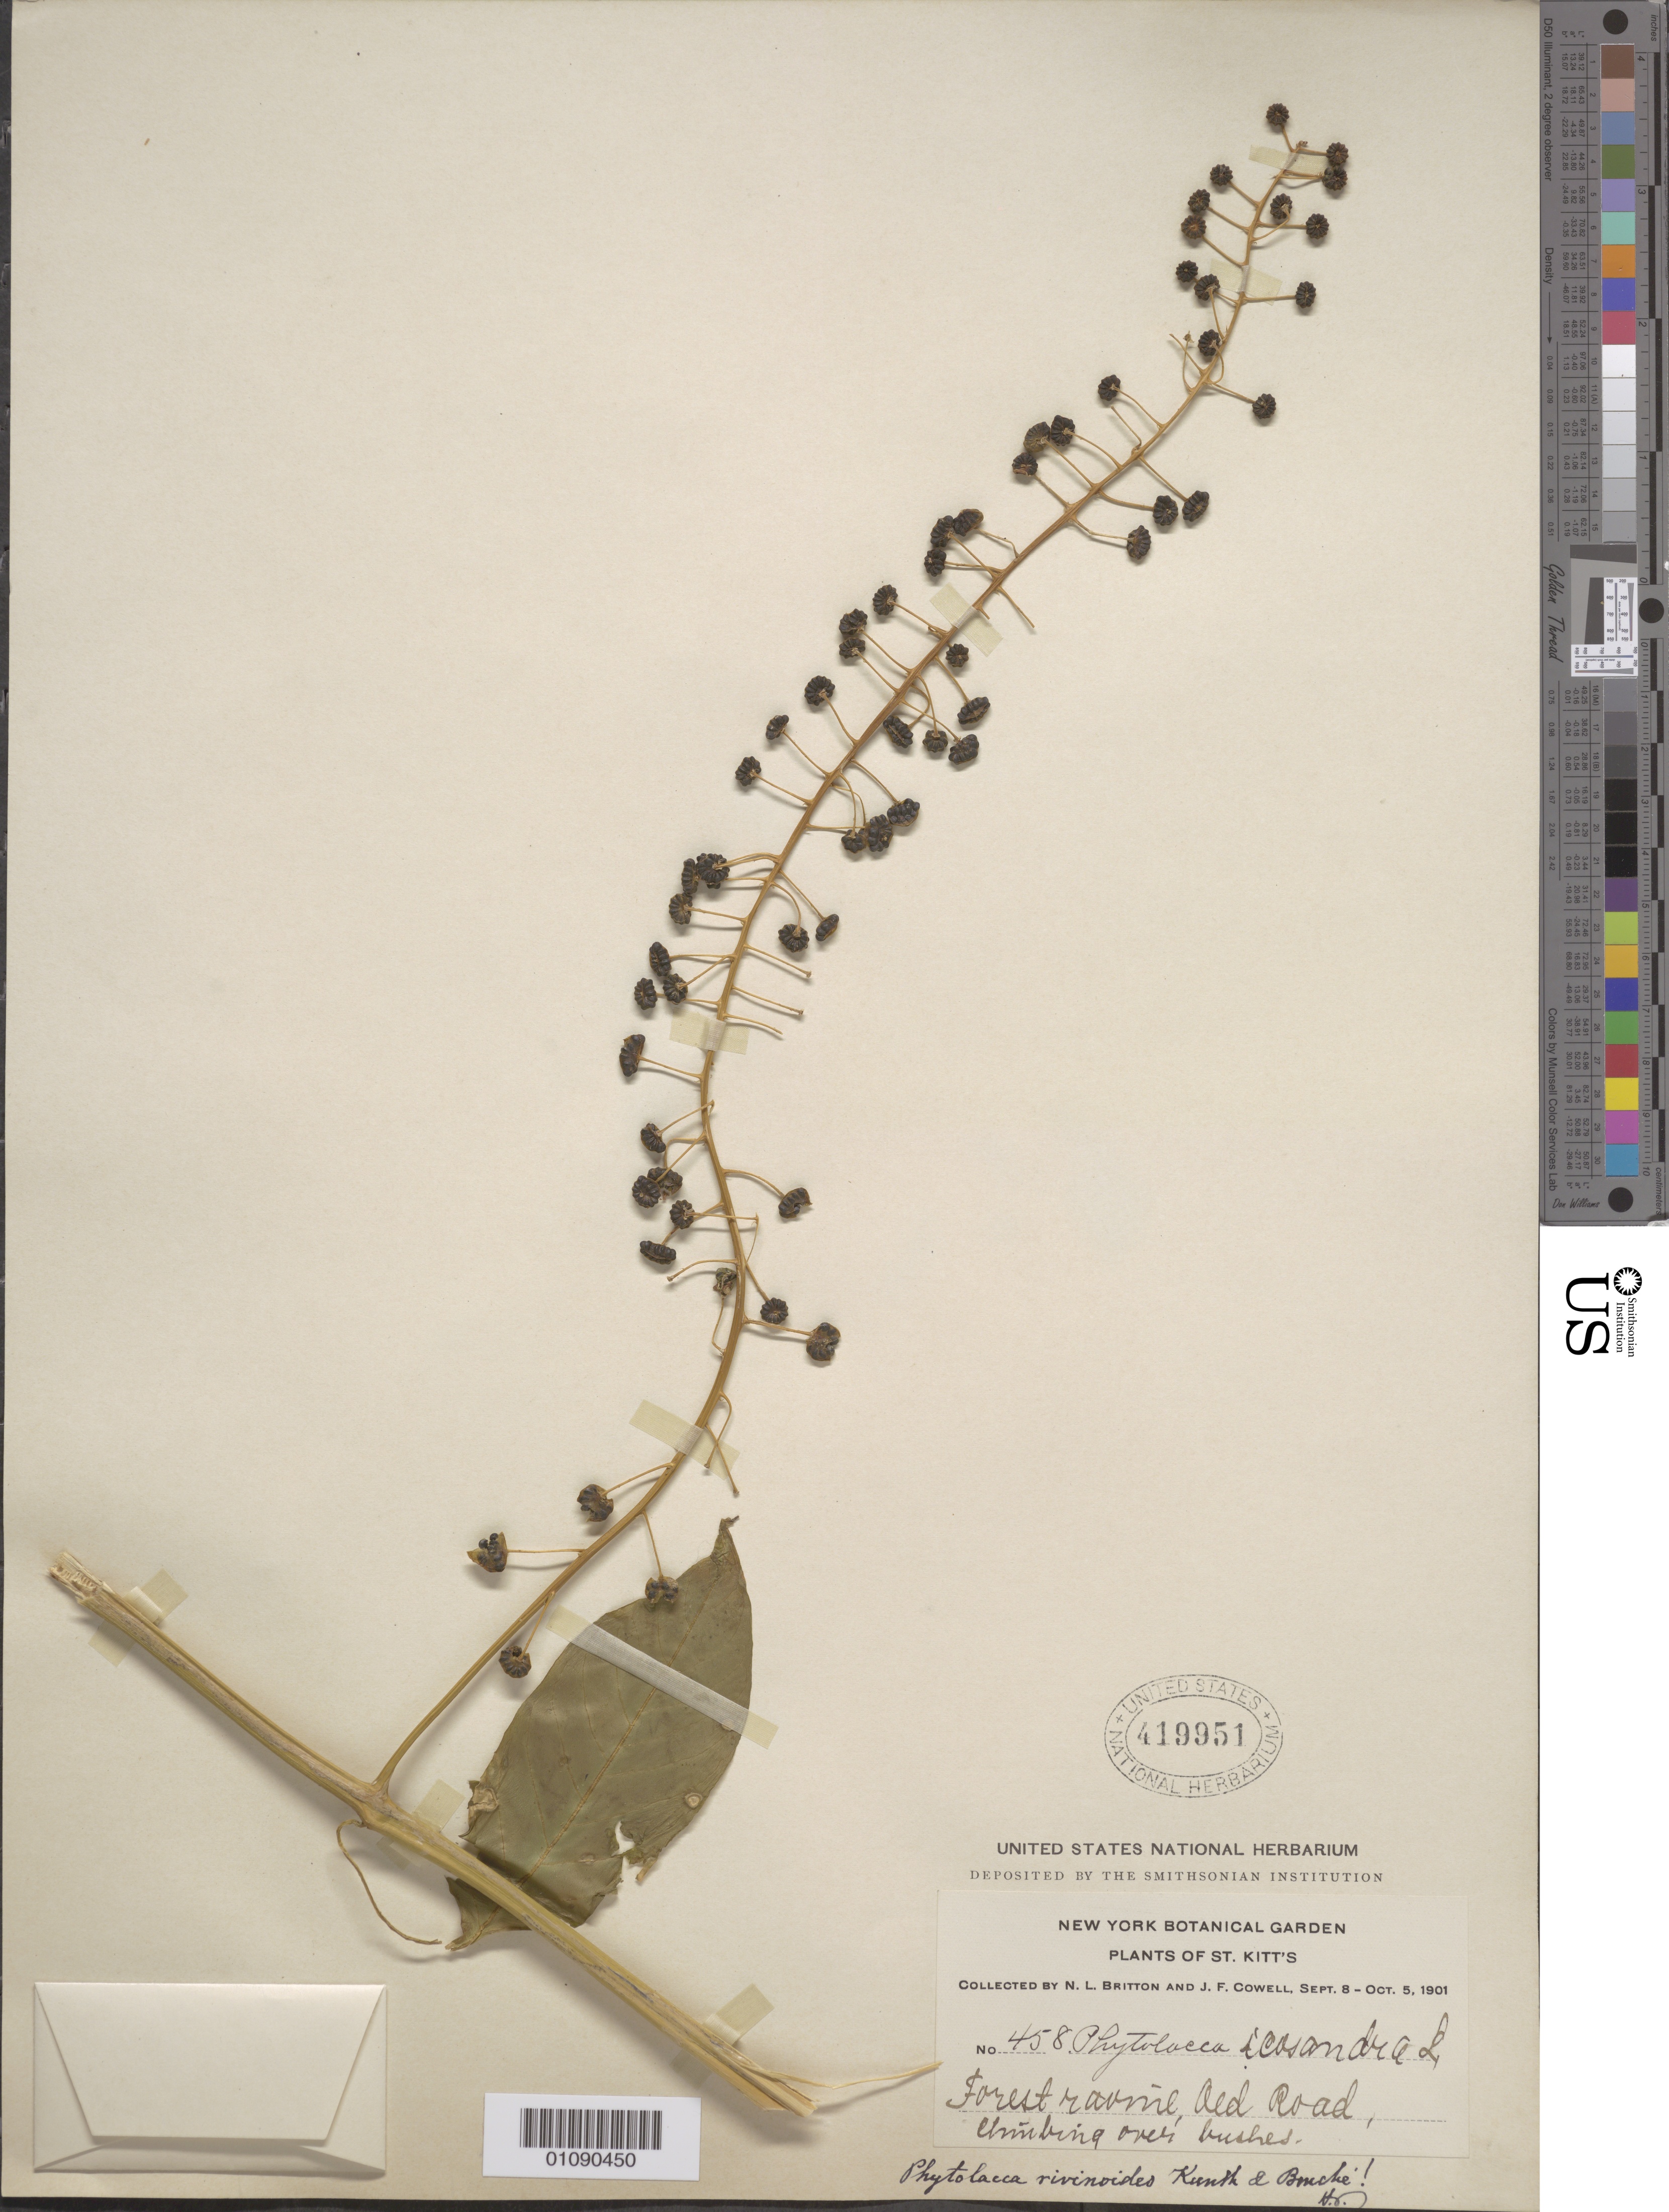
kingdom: Plantae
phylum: Tracheophyta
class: Magnoliopsida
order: Caryophyllales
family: Phytolaccaceae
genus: Phytolacca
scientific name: Phytolacca rivinoides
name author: Kunth & C.D. Bouché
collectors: N. Britton & J. F. Cowell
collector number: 458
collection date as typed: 08 Sep 1901 to 05 Oct 1901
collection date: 1901-09-08/1901-10-05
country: St. Christopher-Nevis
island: St. Christopher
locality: Forest ravine Old Road.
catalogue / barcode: US 419951